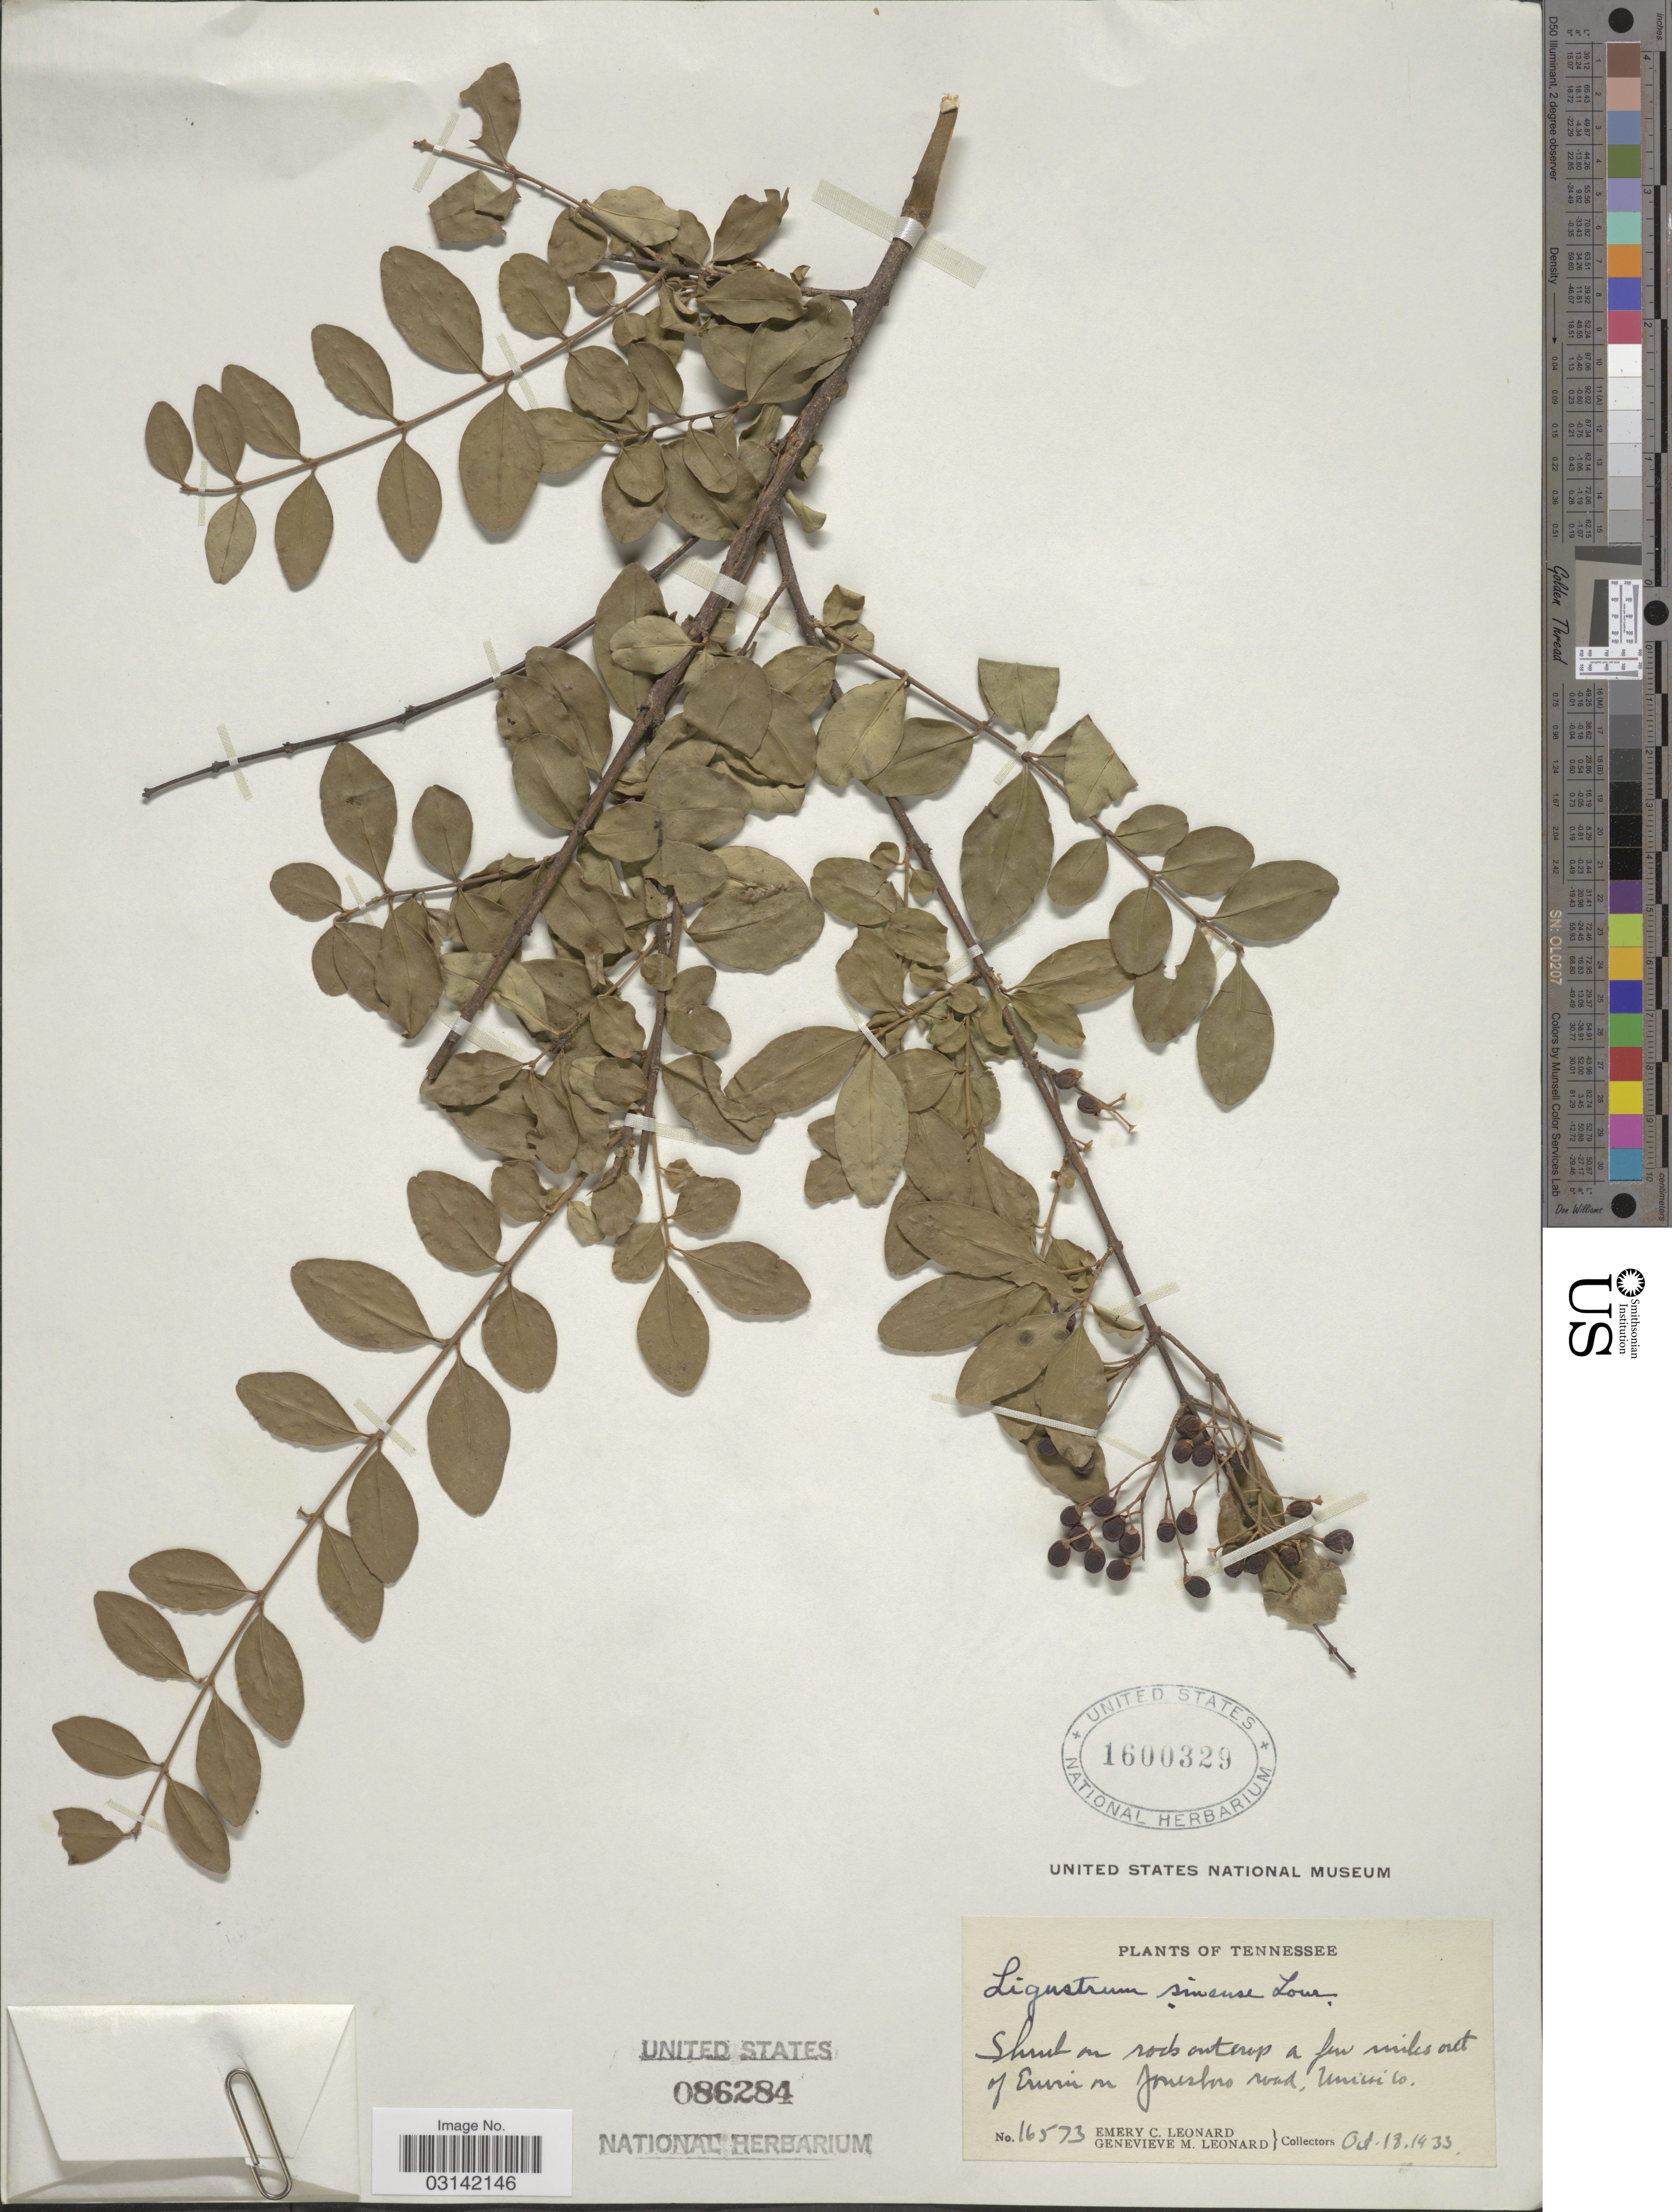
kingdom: Plantae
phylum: Tracheophyta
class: Magnoliopsida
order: Lamiales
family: Oleaceae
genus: Ligustrum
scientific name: Ligustrum sinense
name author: Lour.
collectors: E. C. Leonard & G. M. Leonard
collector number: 16573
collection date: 1933-10-18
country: United States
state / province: Tennessee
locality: Shrub on rock outcrop a few miles out of Erwin on Jonesboro road, Unicoi Co.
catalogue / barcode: US 1600329